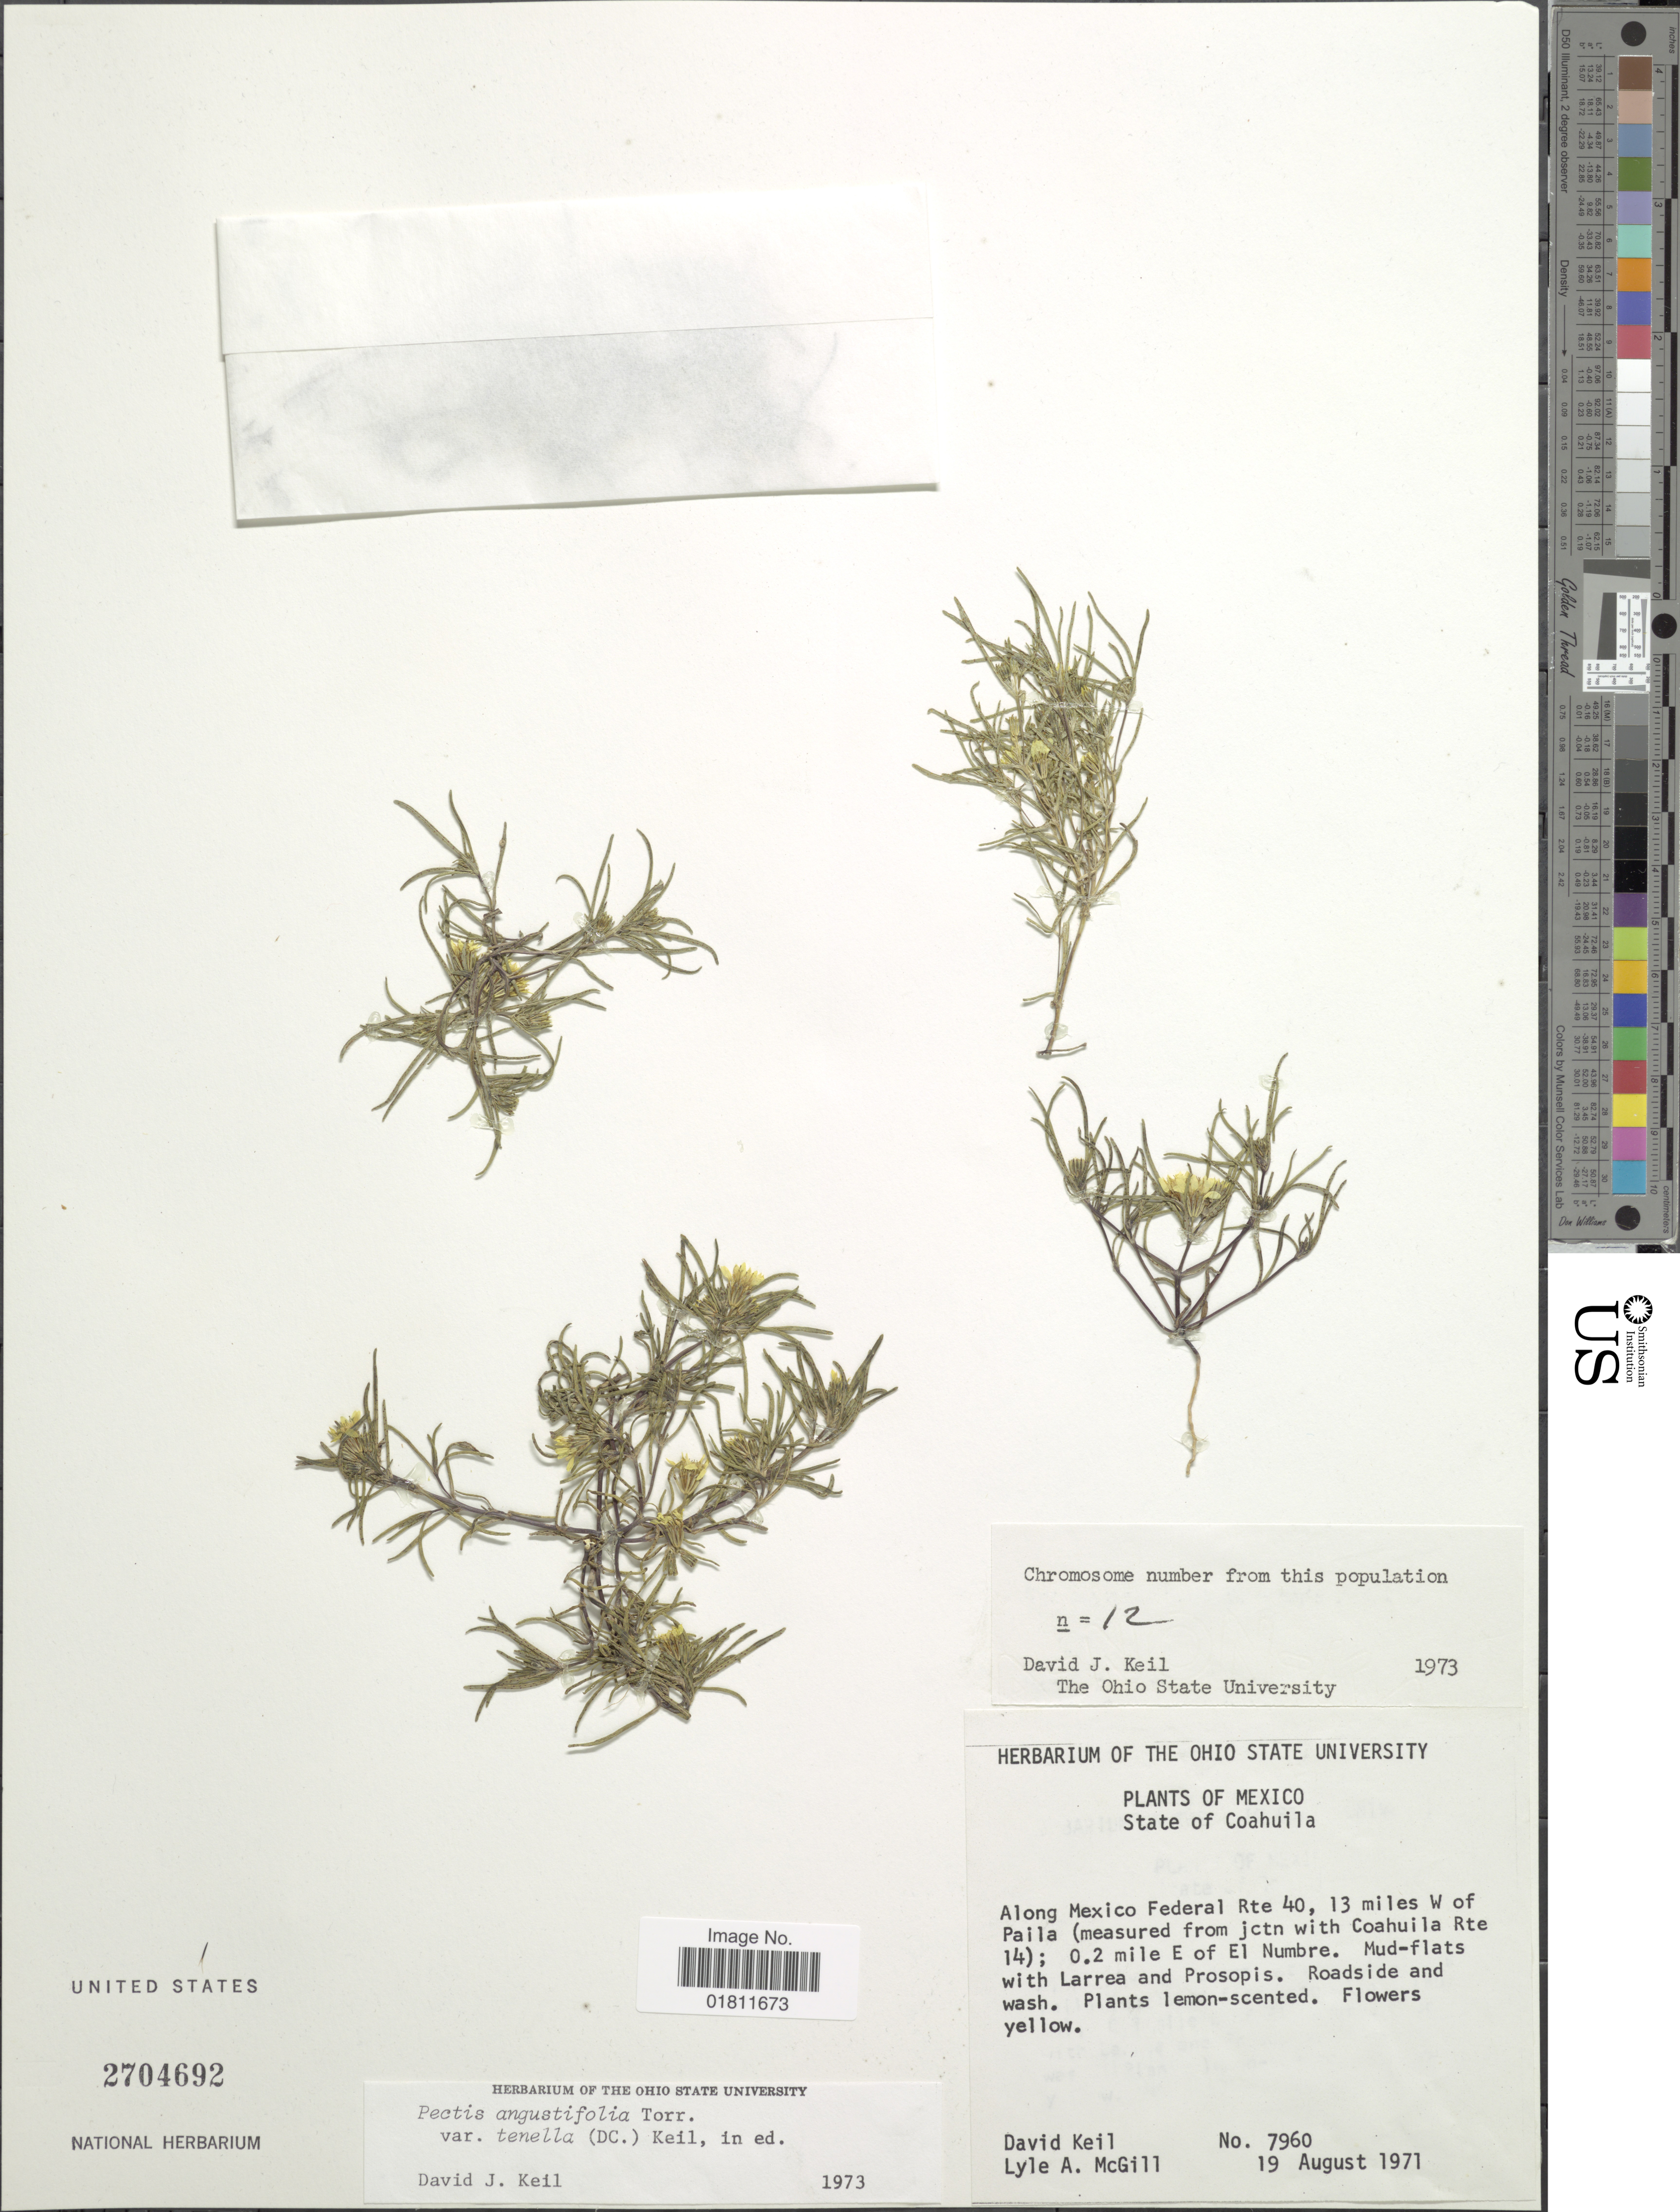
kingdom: Plantae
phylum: Tracheophyta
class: Magnoliopsida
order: Asterales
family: Asteraceae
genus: Pectis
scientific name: Pectis angustifolia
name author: Torr.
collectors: D. J. Keil & L. McGill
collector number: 7960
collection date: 1971-08-19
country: Mexico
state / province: Coahuila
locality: Mexico. State of Coahuila. Along Mexico Federal Rte 40, 13 miles W of Paila (measured from jctn with Coahuila Rte 14).; 0.2 miles E of El Numbre. Roadside and wash.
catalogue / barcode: US 2704692